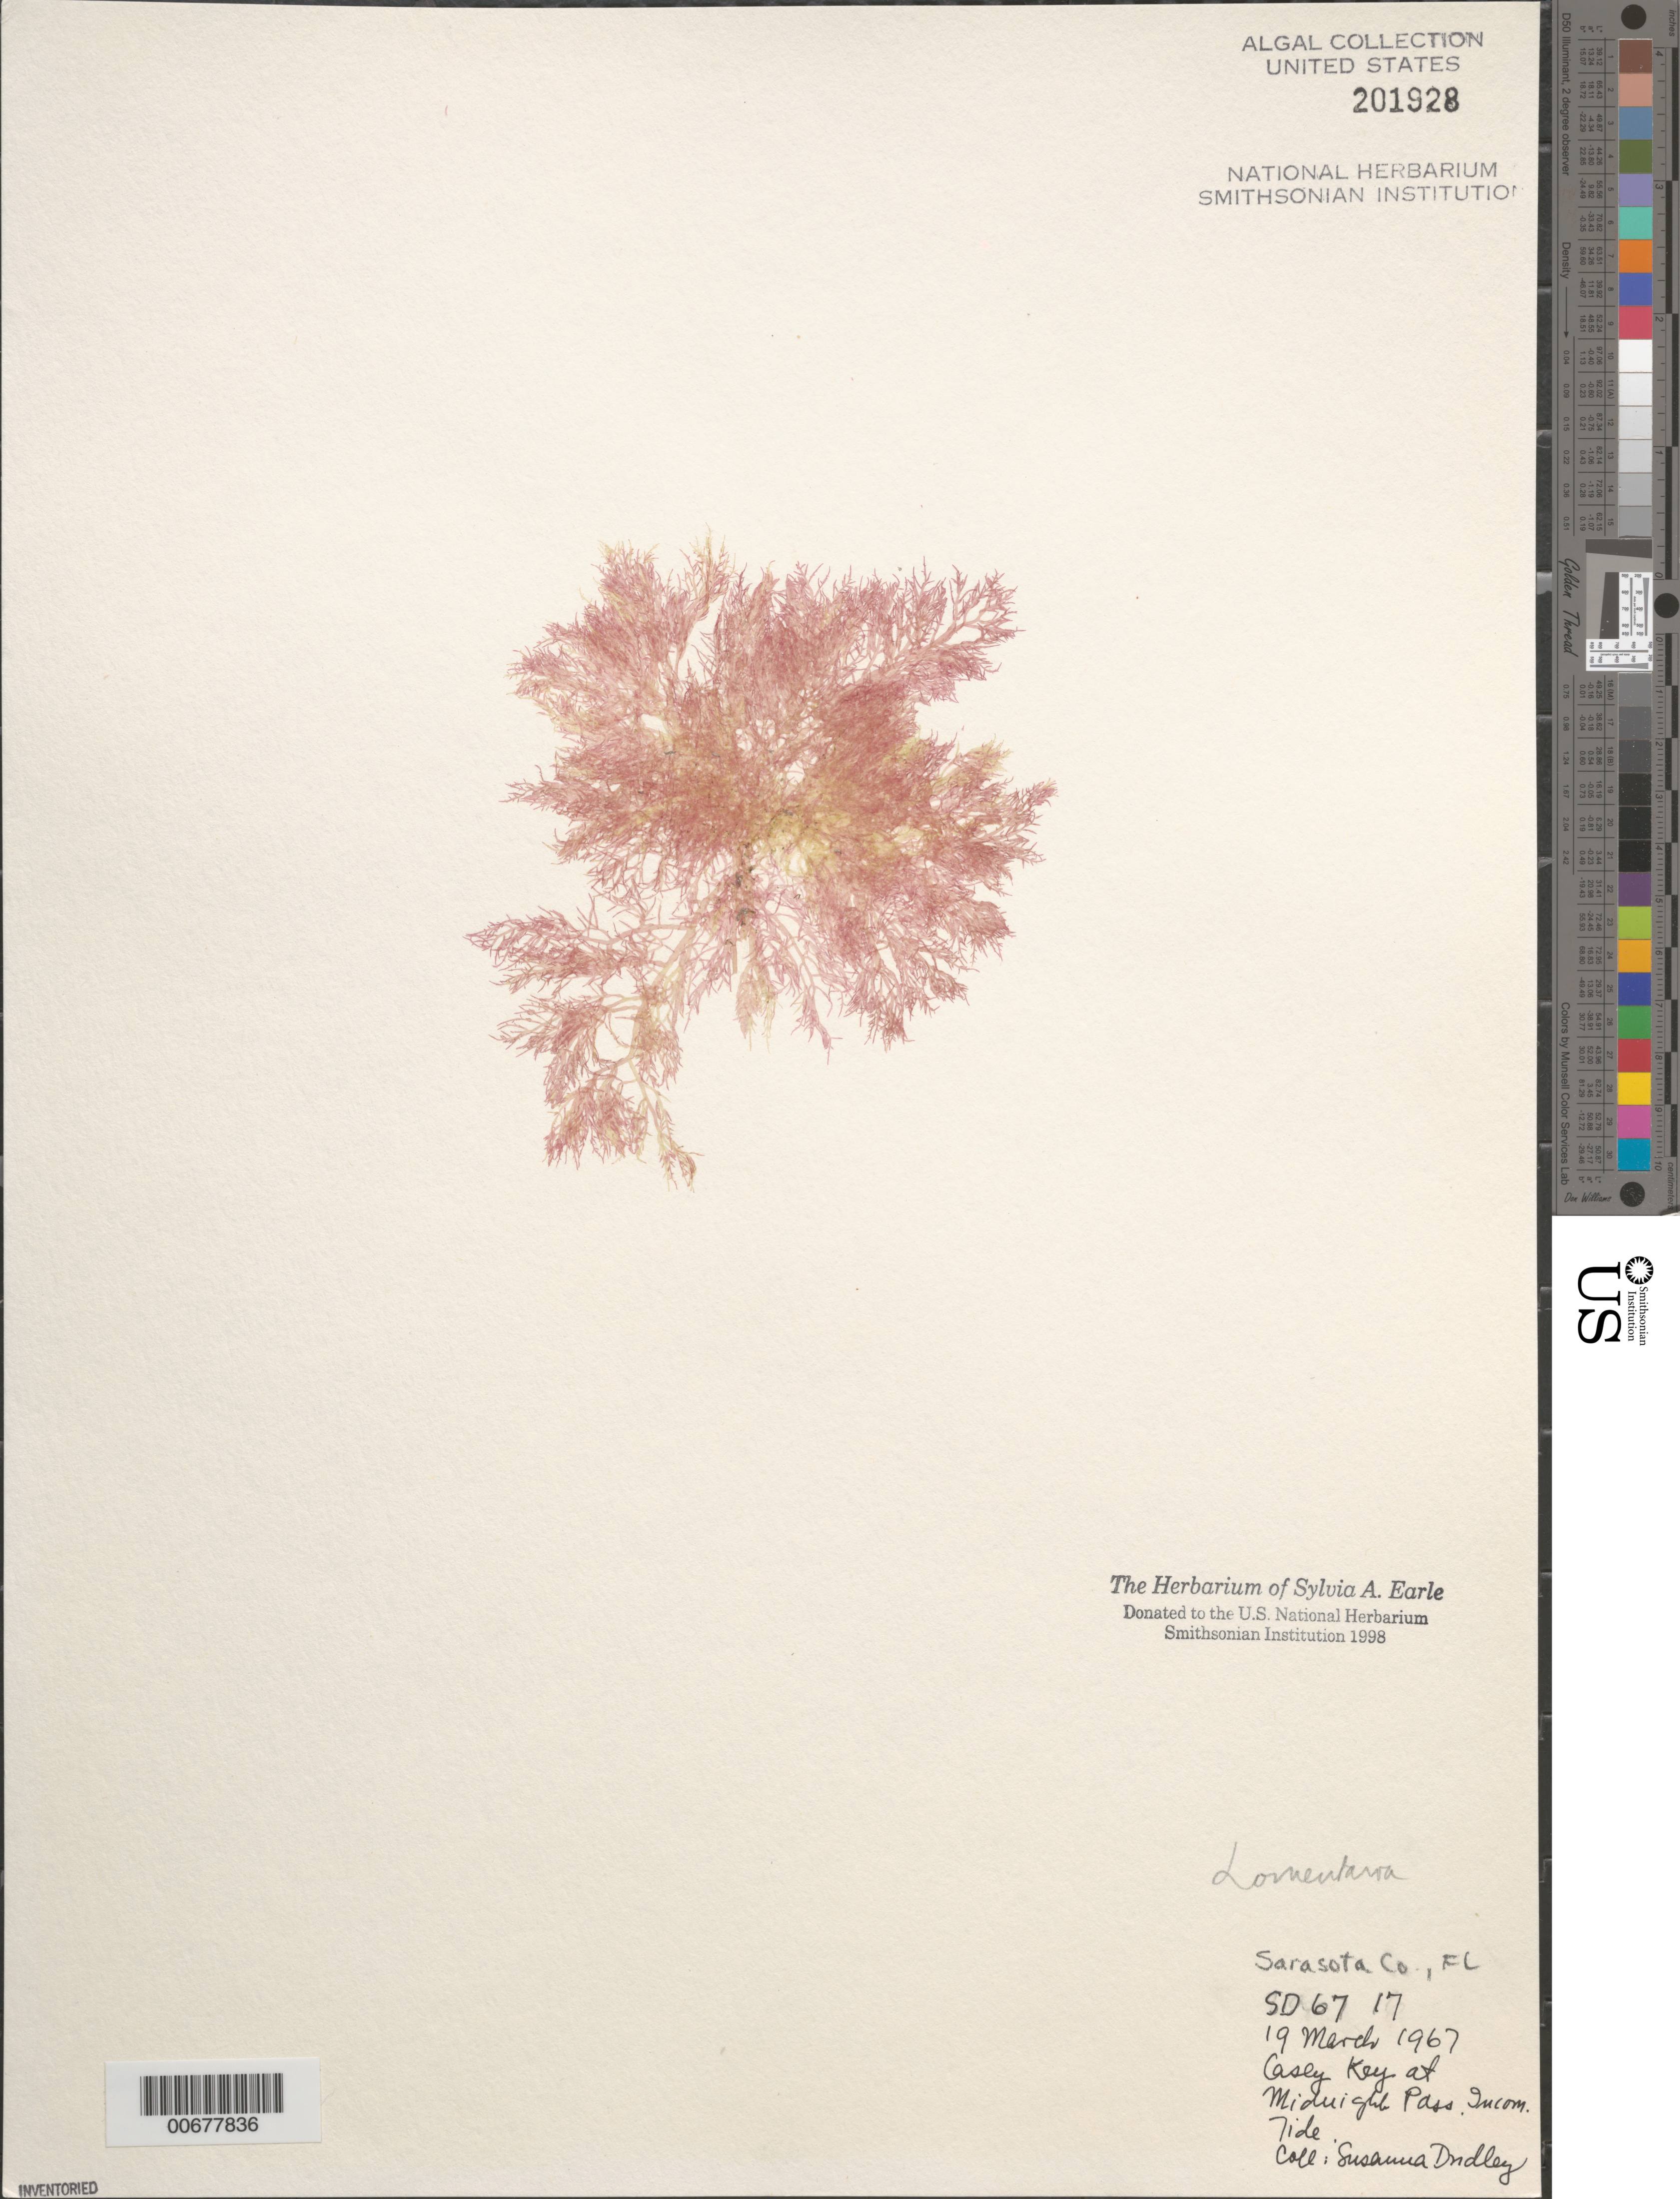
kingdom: Plantae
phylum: Rhodophyta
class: Florideophyceae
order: Rhodymeniales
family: Lomentariaceae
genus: Lomentaria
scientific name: Lomentaria sp.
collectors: S. Dudley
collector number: SD 67 17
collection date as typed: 19 Mar 1967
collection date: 1967-03-19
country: United States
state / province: Florida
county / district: Sarasota County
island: Casey Key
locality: Midnight Pass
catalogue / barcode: US 201928